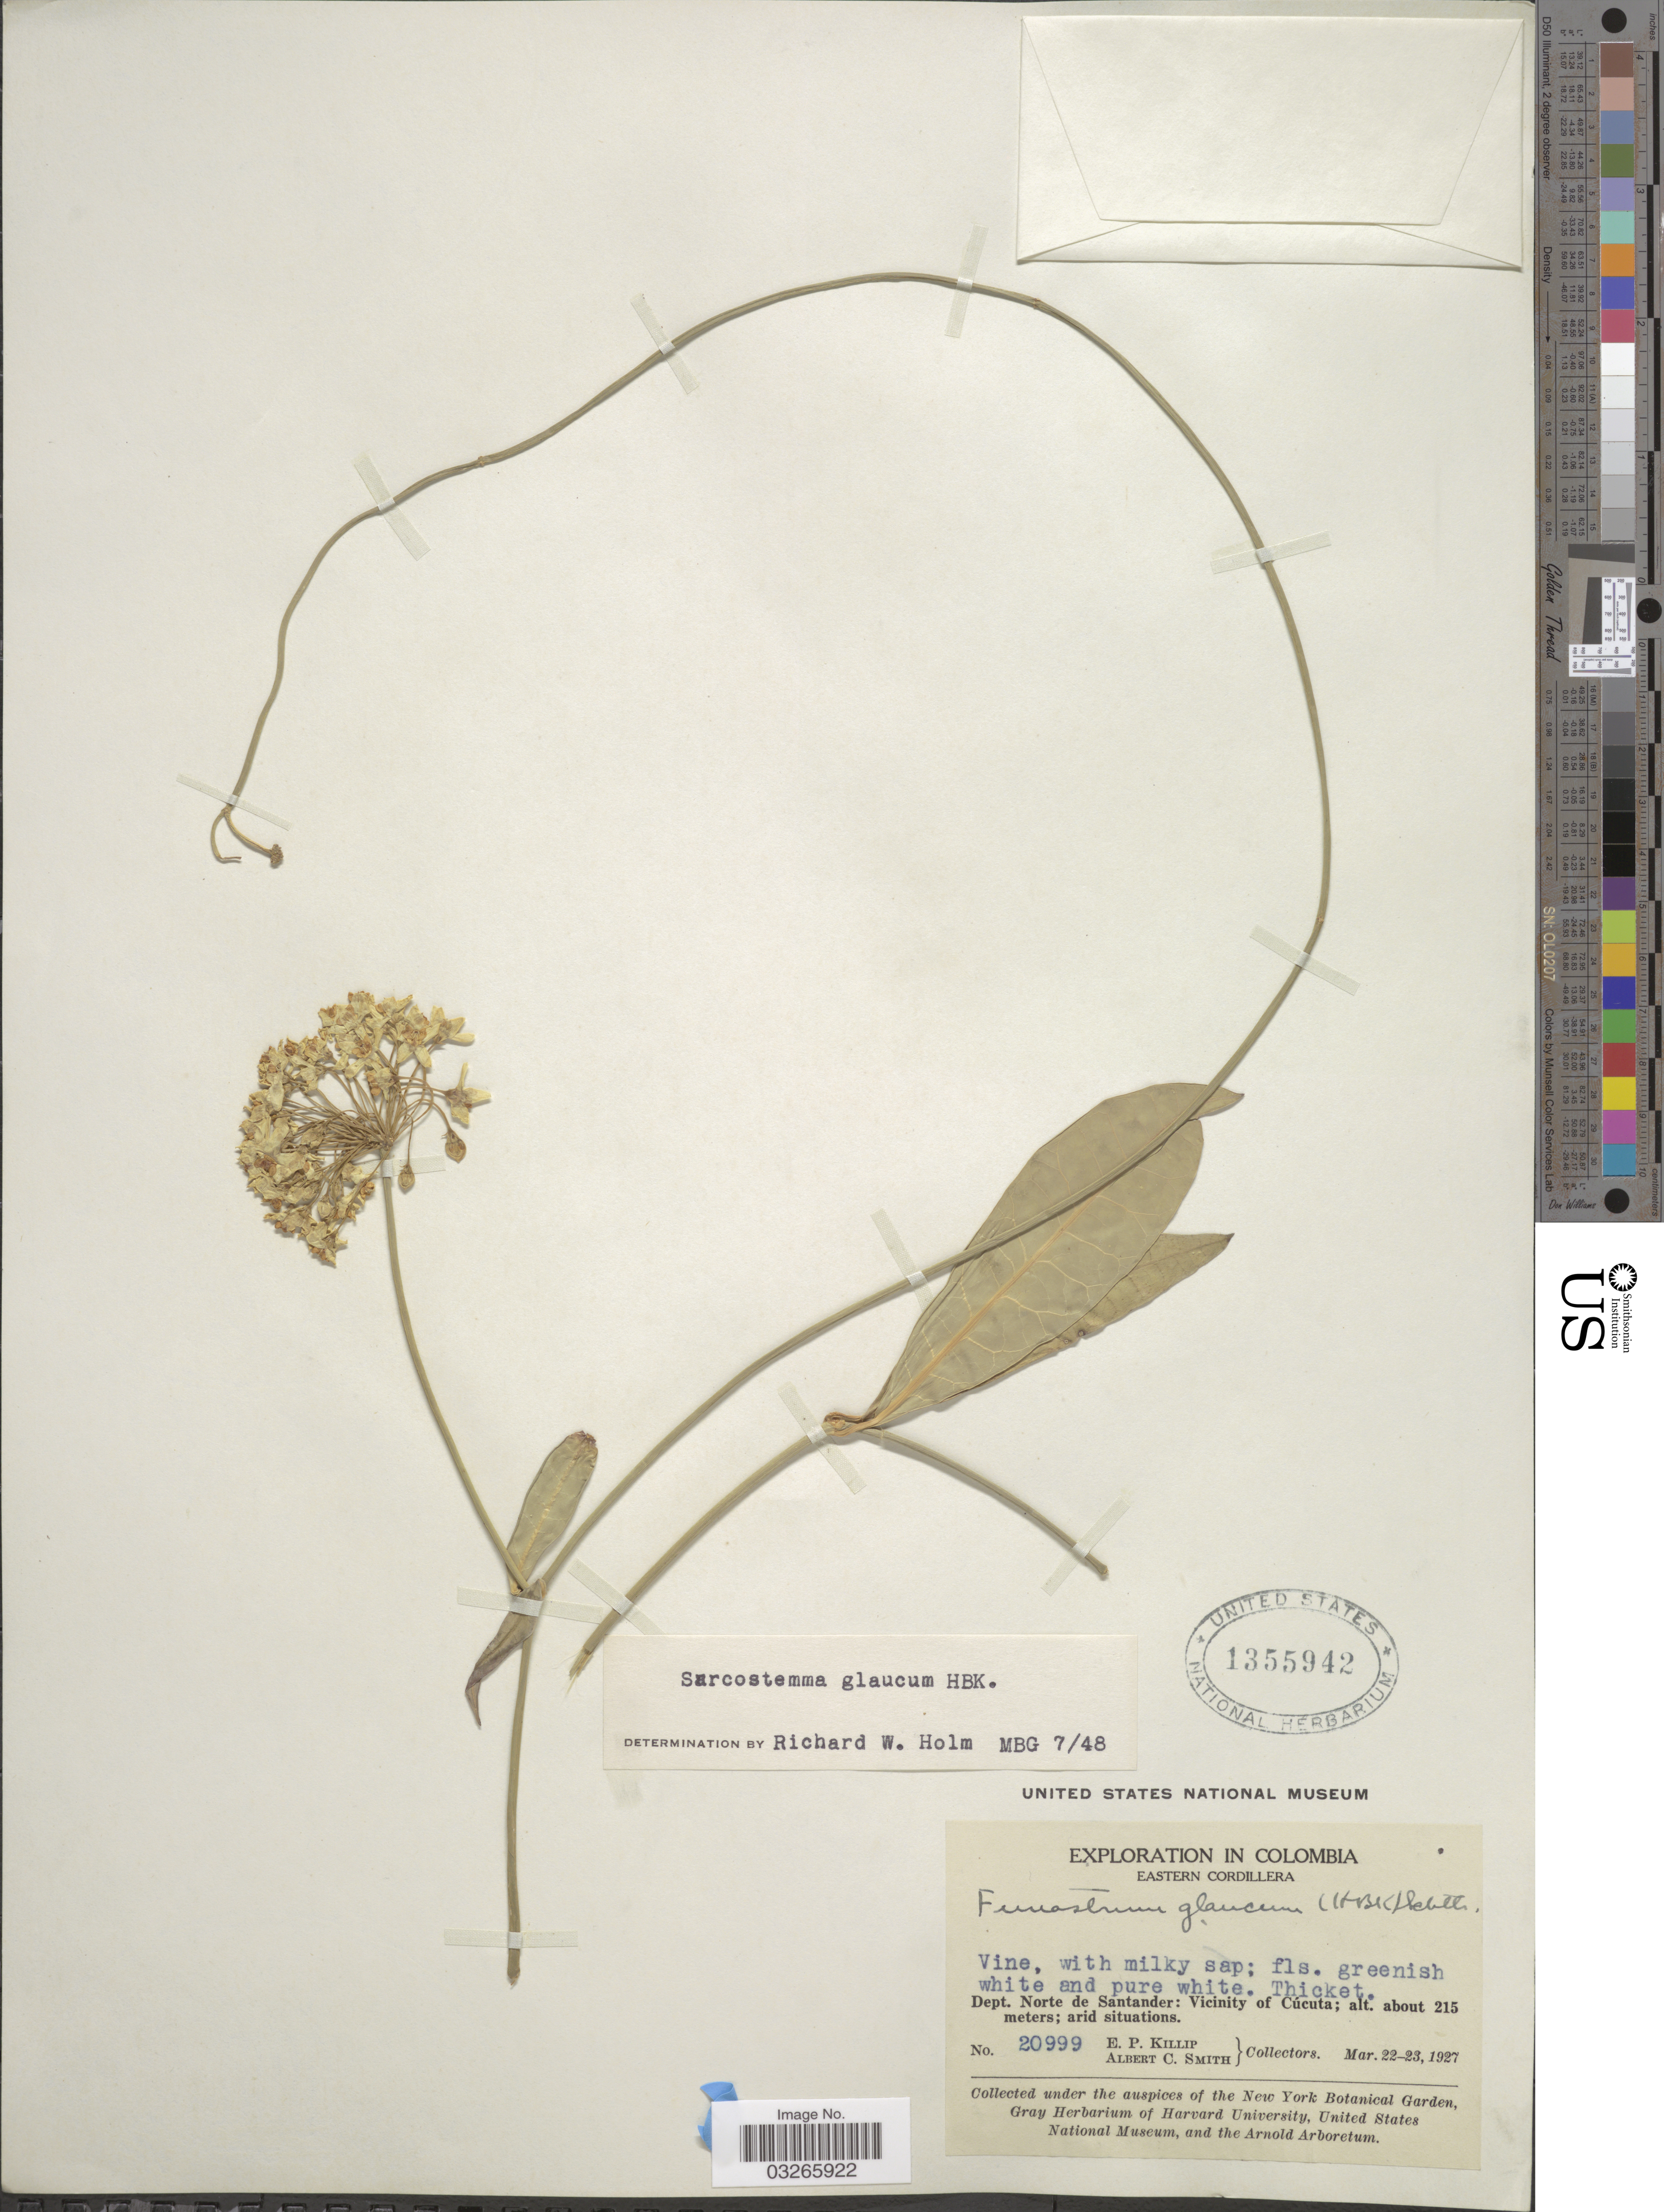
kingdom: Plantae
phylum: Tracheophyta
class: Magnoliopsida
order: Gentianales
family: Apocynaceae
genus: Sarcostemma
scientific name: Sarcostemma glaucum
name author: Kunth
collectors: E. P. Killip & A. C. Smith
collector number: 20999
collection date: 1927-03-22/1927-03-23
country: Colombia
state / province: Norte de Santander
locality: Dept. Norte de Santander: Vicinity of Cúcuta.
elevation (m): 215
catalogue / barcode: US 1355942